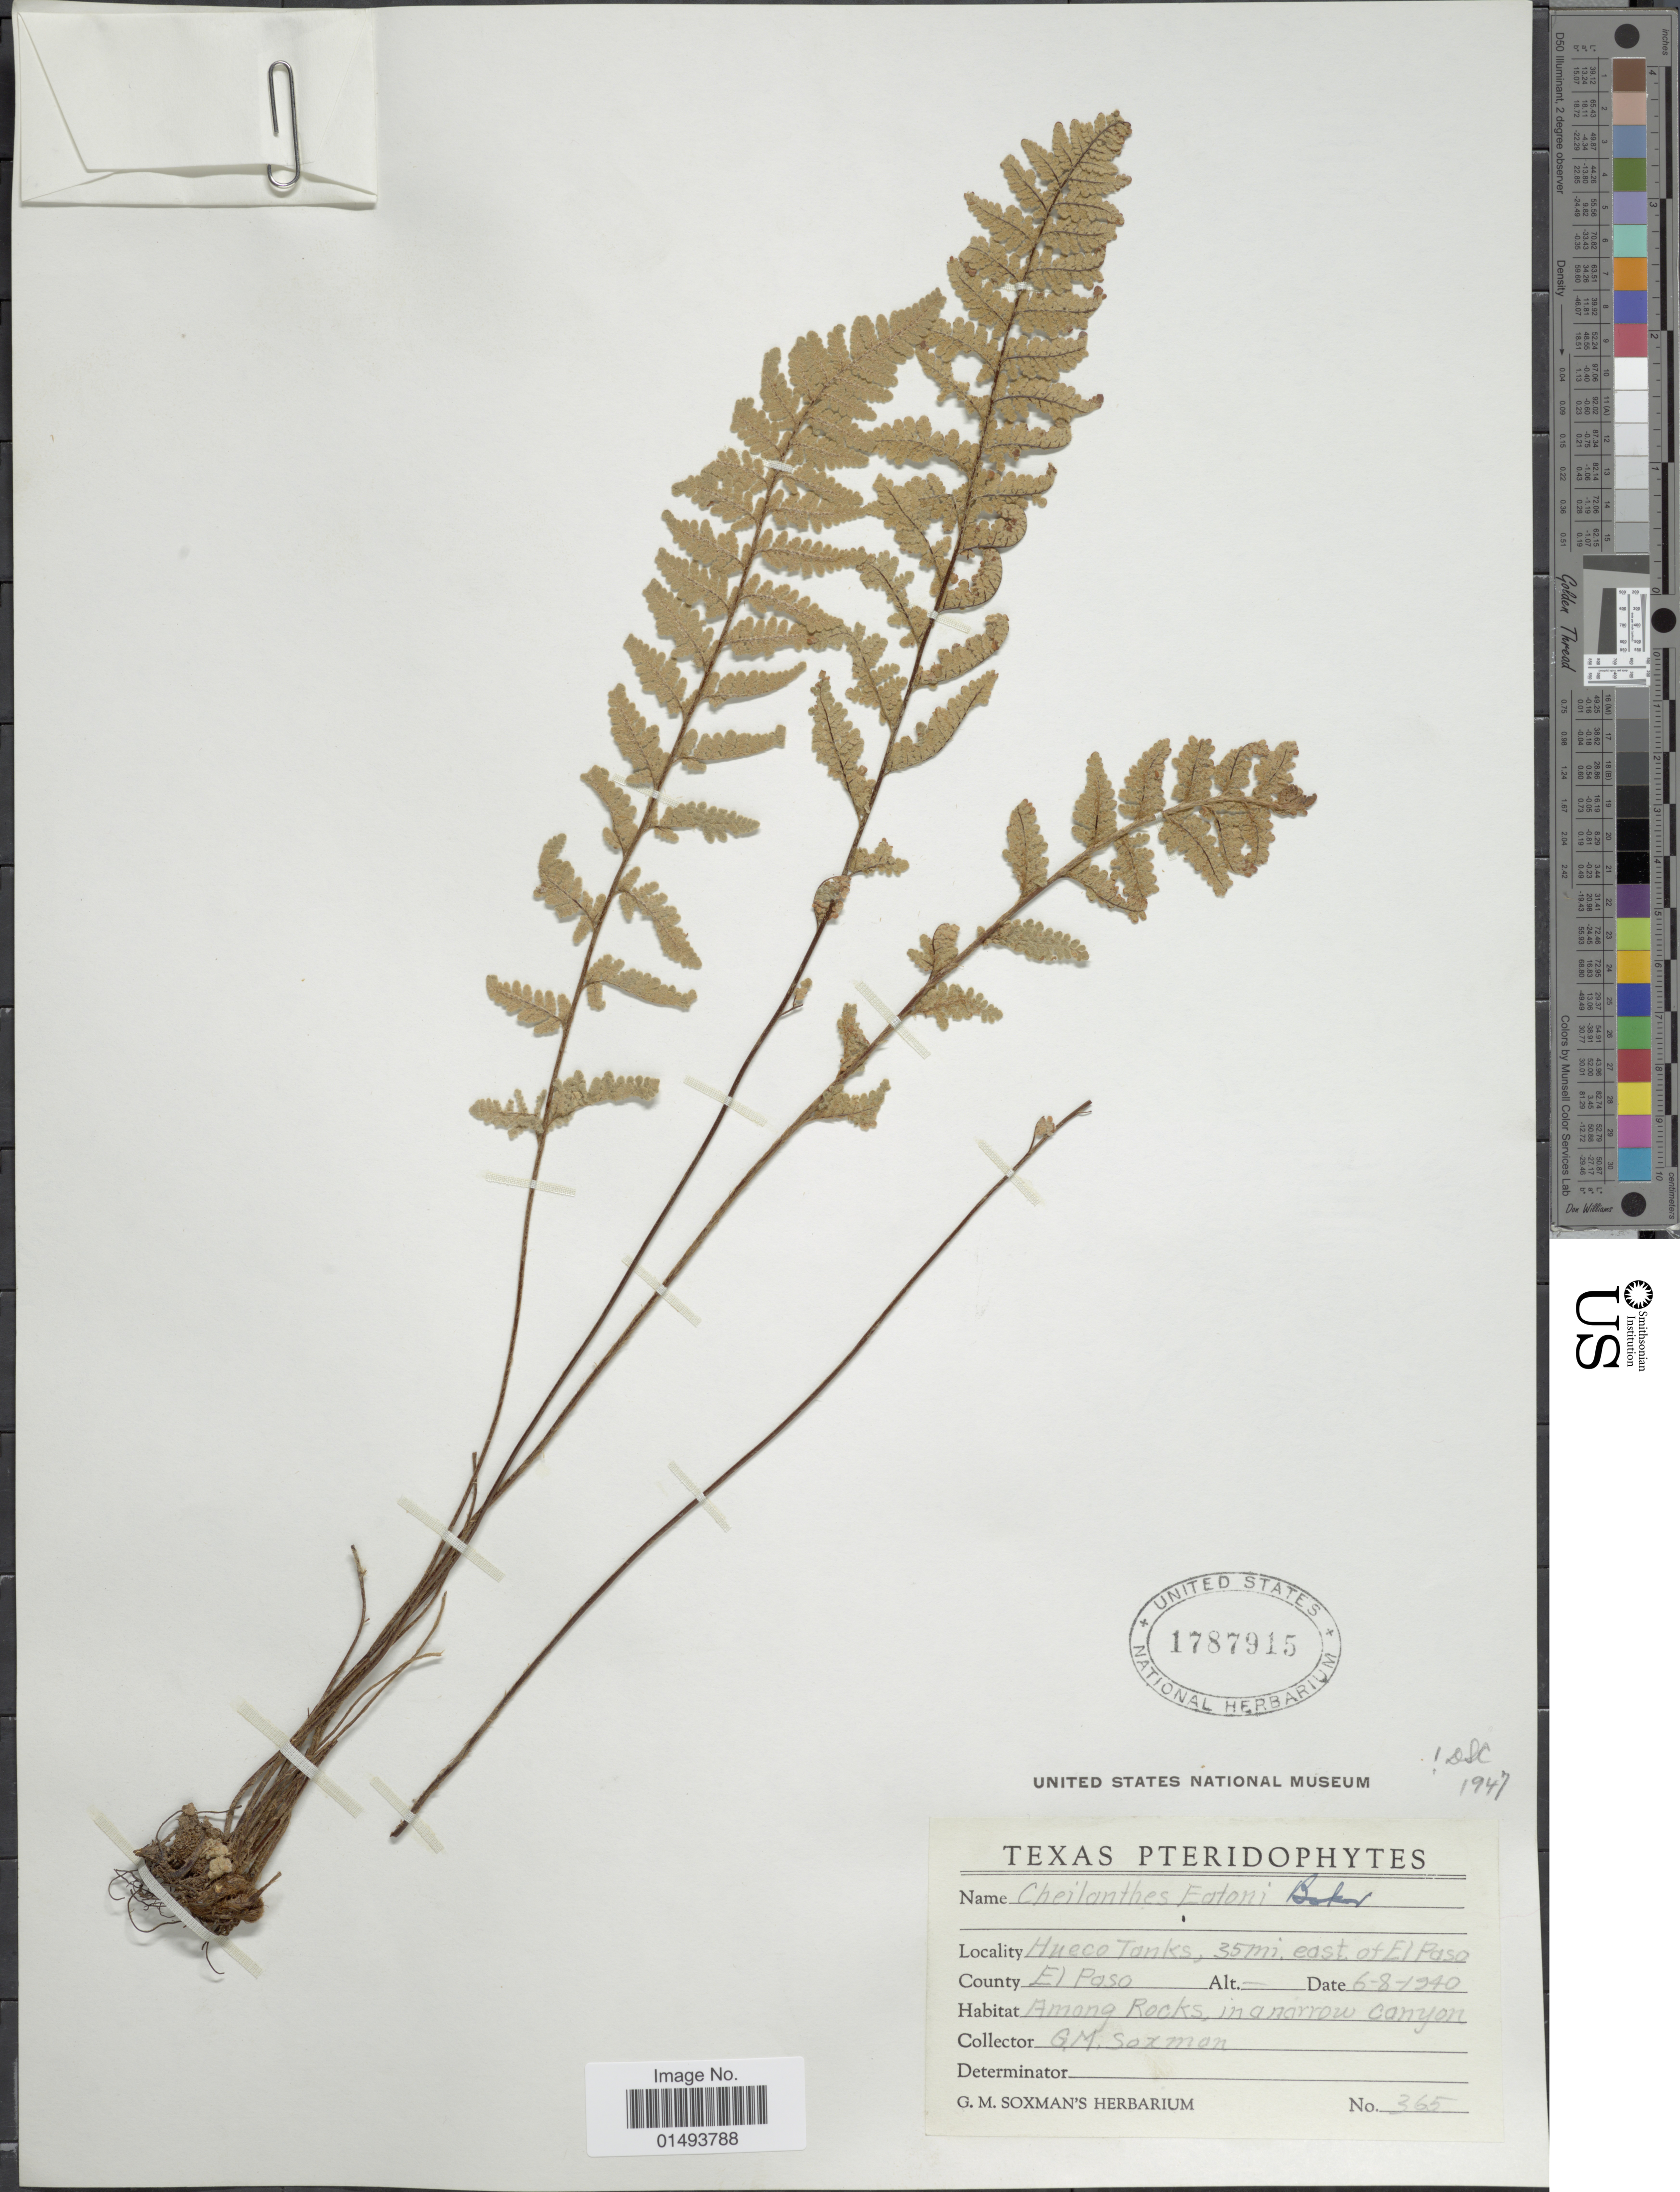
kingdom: Plantae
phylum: Tracheophyta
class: Polypodiopsida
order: Polypodiales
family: Pteridaceae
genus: Myriopteris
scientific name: Myriopteris rufa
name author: Fée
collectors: G. Soxman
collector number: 365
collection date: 1940-06-08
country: United States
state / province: Texas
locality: Texas, Pteridophytes, Hueco Tanks, 35 mi, east of El Paso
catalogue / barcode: US 1787915